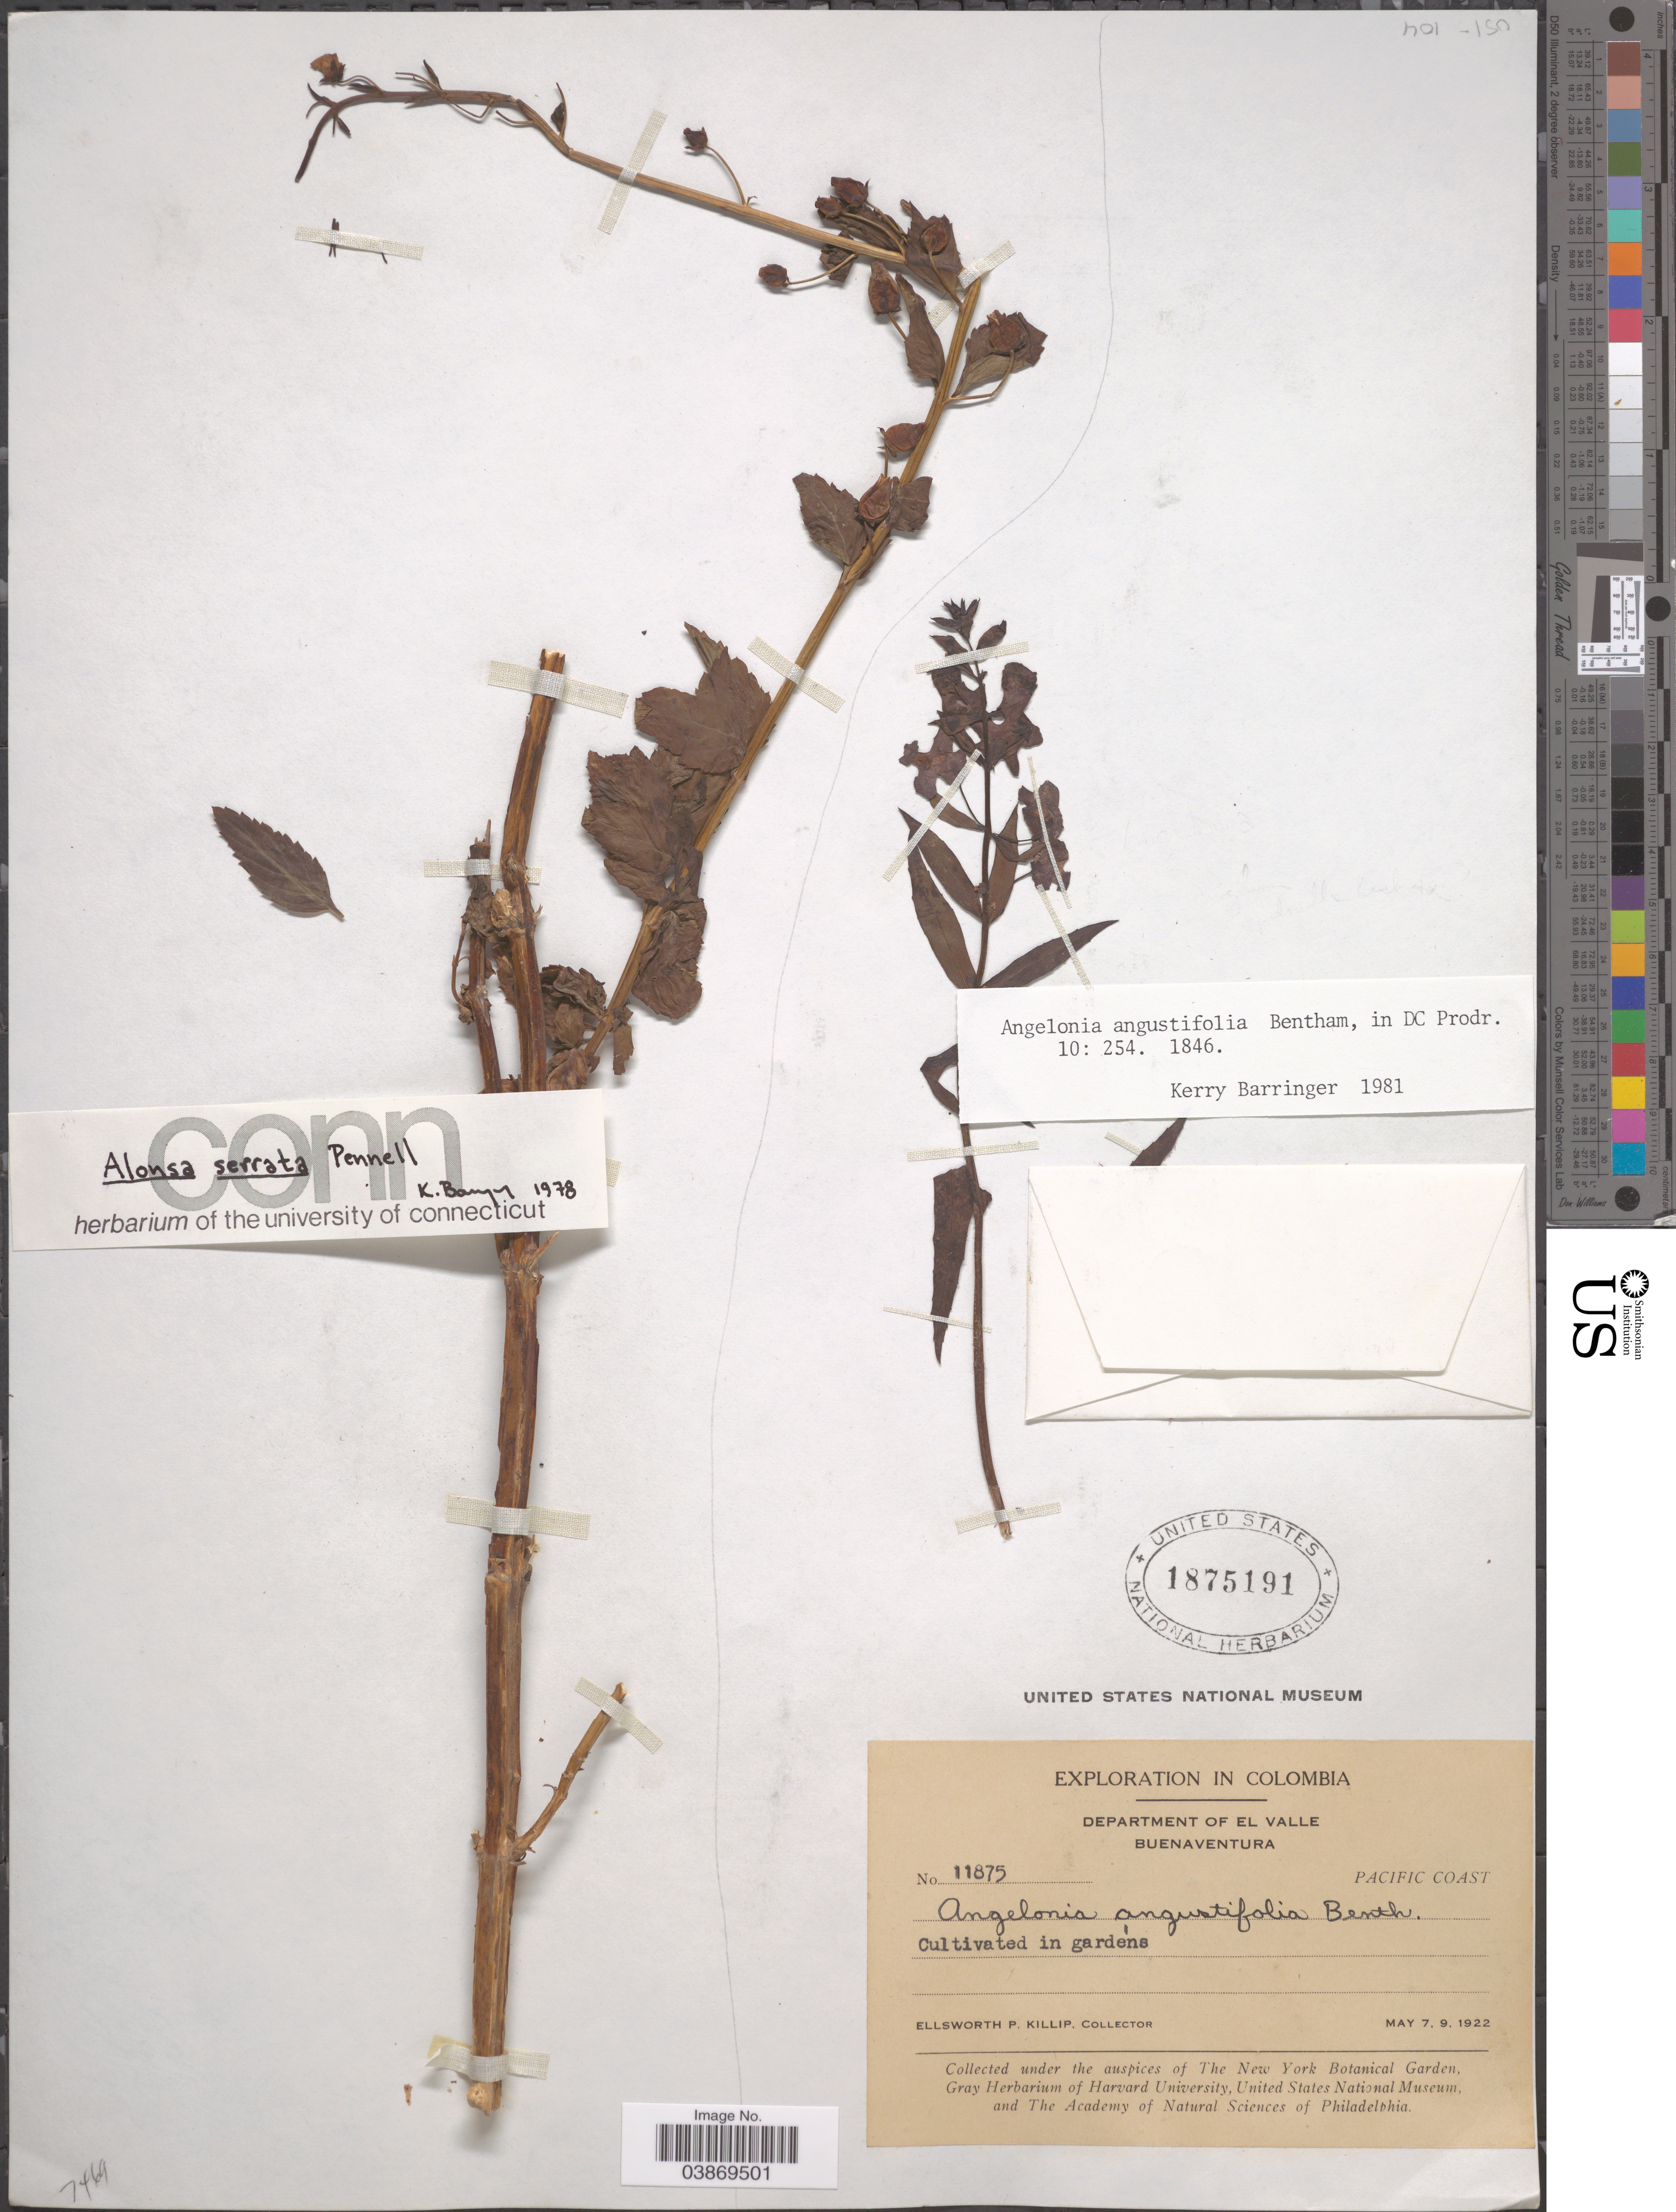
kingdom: Plantae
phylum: Tracheophyta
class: Magnoliopsida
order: Lamiales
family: Scrophulariaceae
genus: Alonsoa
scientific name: Alonsoa meridionalis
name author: (L. f.) Kuntze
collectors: E. P. Killip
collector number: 11875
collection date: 1922-05-07/1922-05-09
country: Colombia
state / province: Valle del Cauca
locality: Department of El Valle. Buenaventura. Pacific Coast.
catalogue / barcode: US 1875191